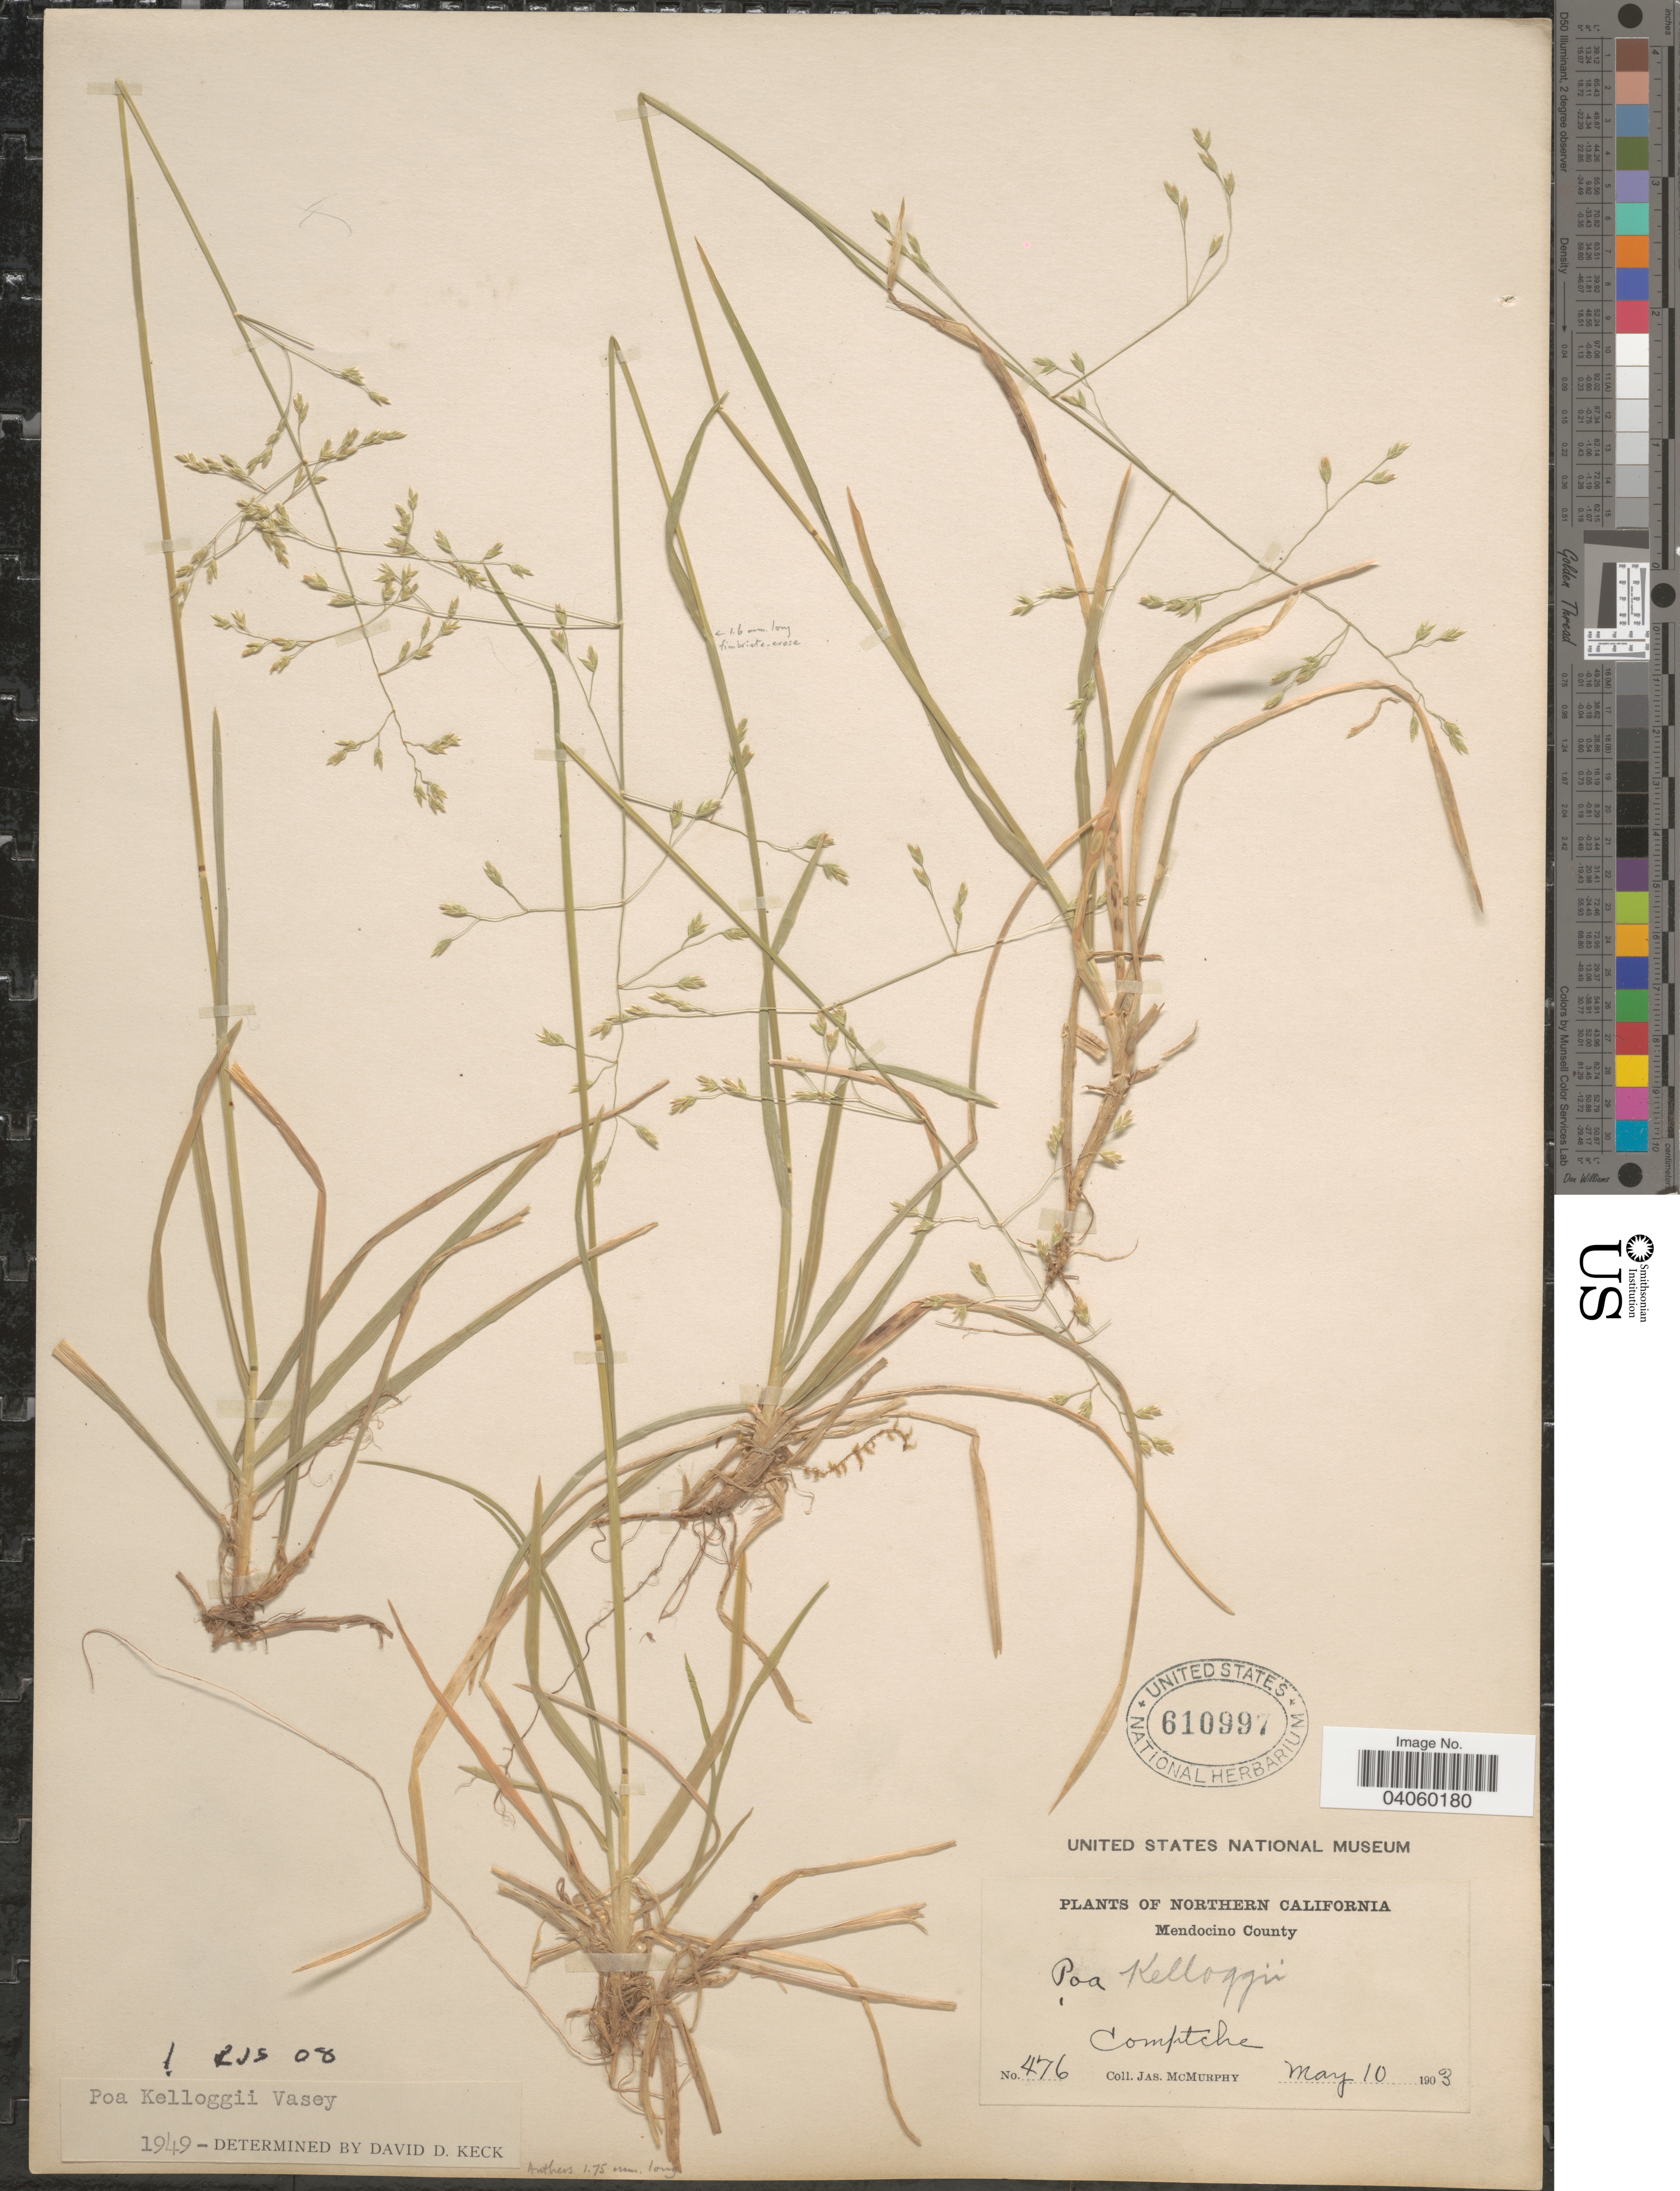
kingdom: Plantae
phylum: Tracheophyta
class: Liliopsida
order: Poales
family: Poaceae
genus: Poa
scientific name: Poa kelloggii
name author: Vasey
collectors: J. McMurphy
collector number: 476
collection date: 1903-05-10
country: United States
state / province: California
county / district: Mendocino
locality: Northern California. Mendocino County. Comptche.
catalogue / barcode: US 610997